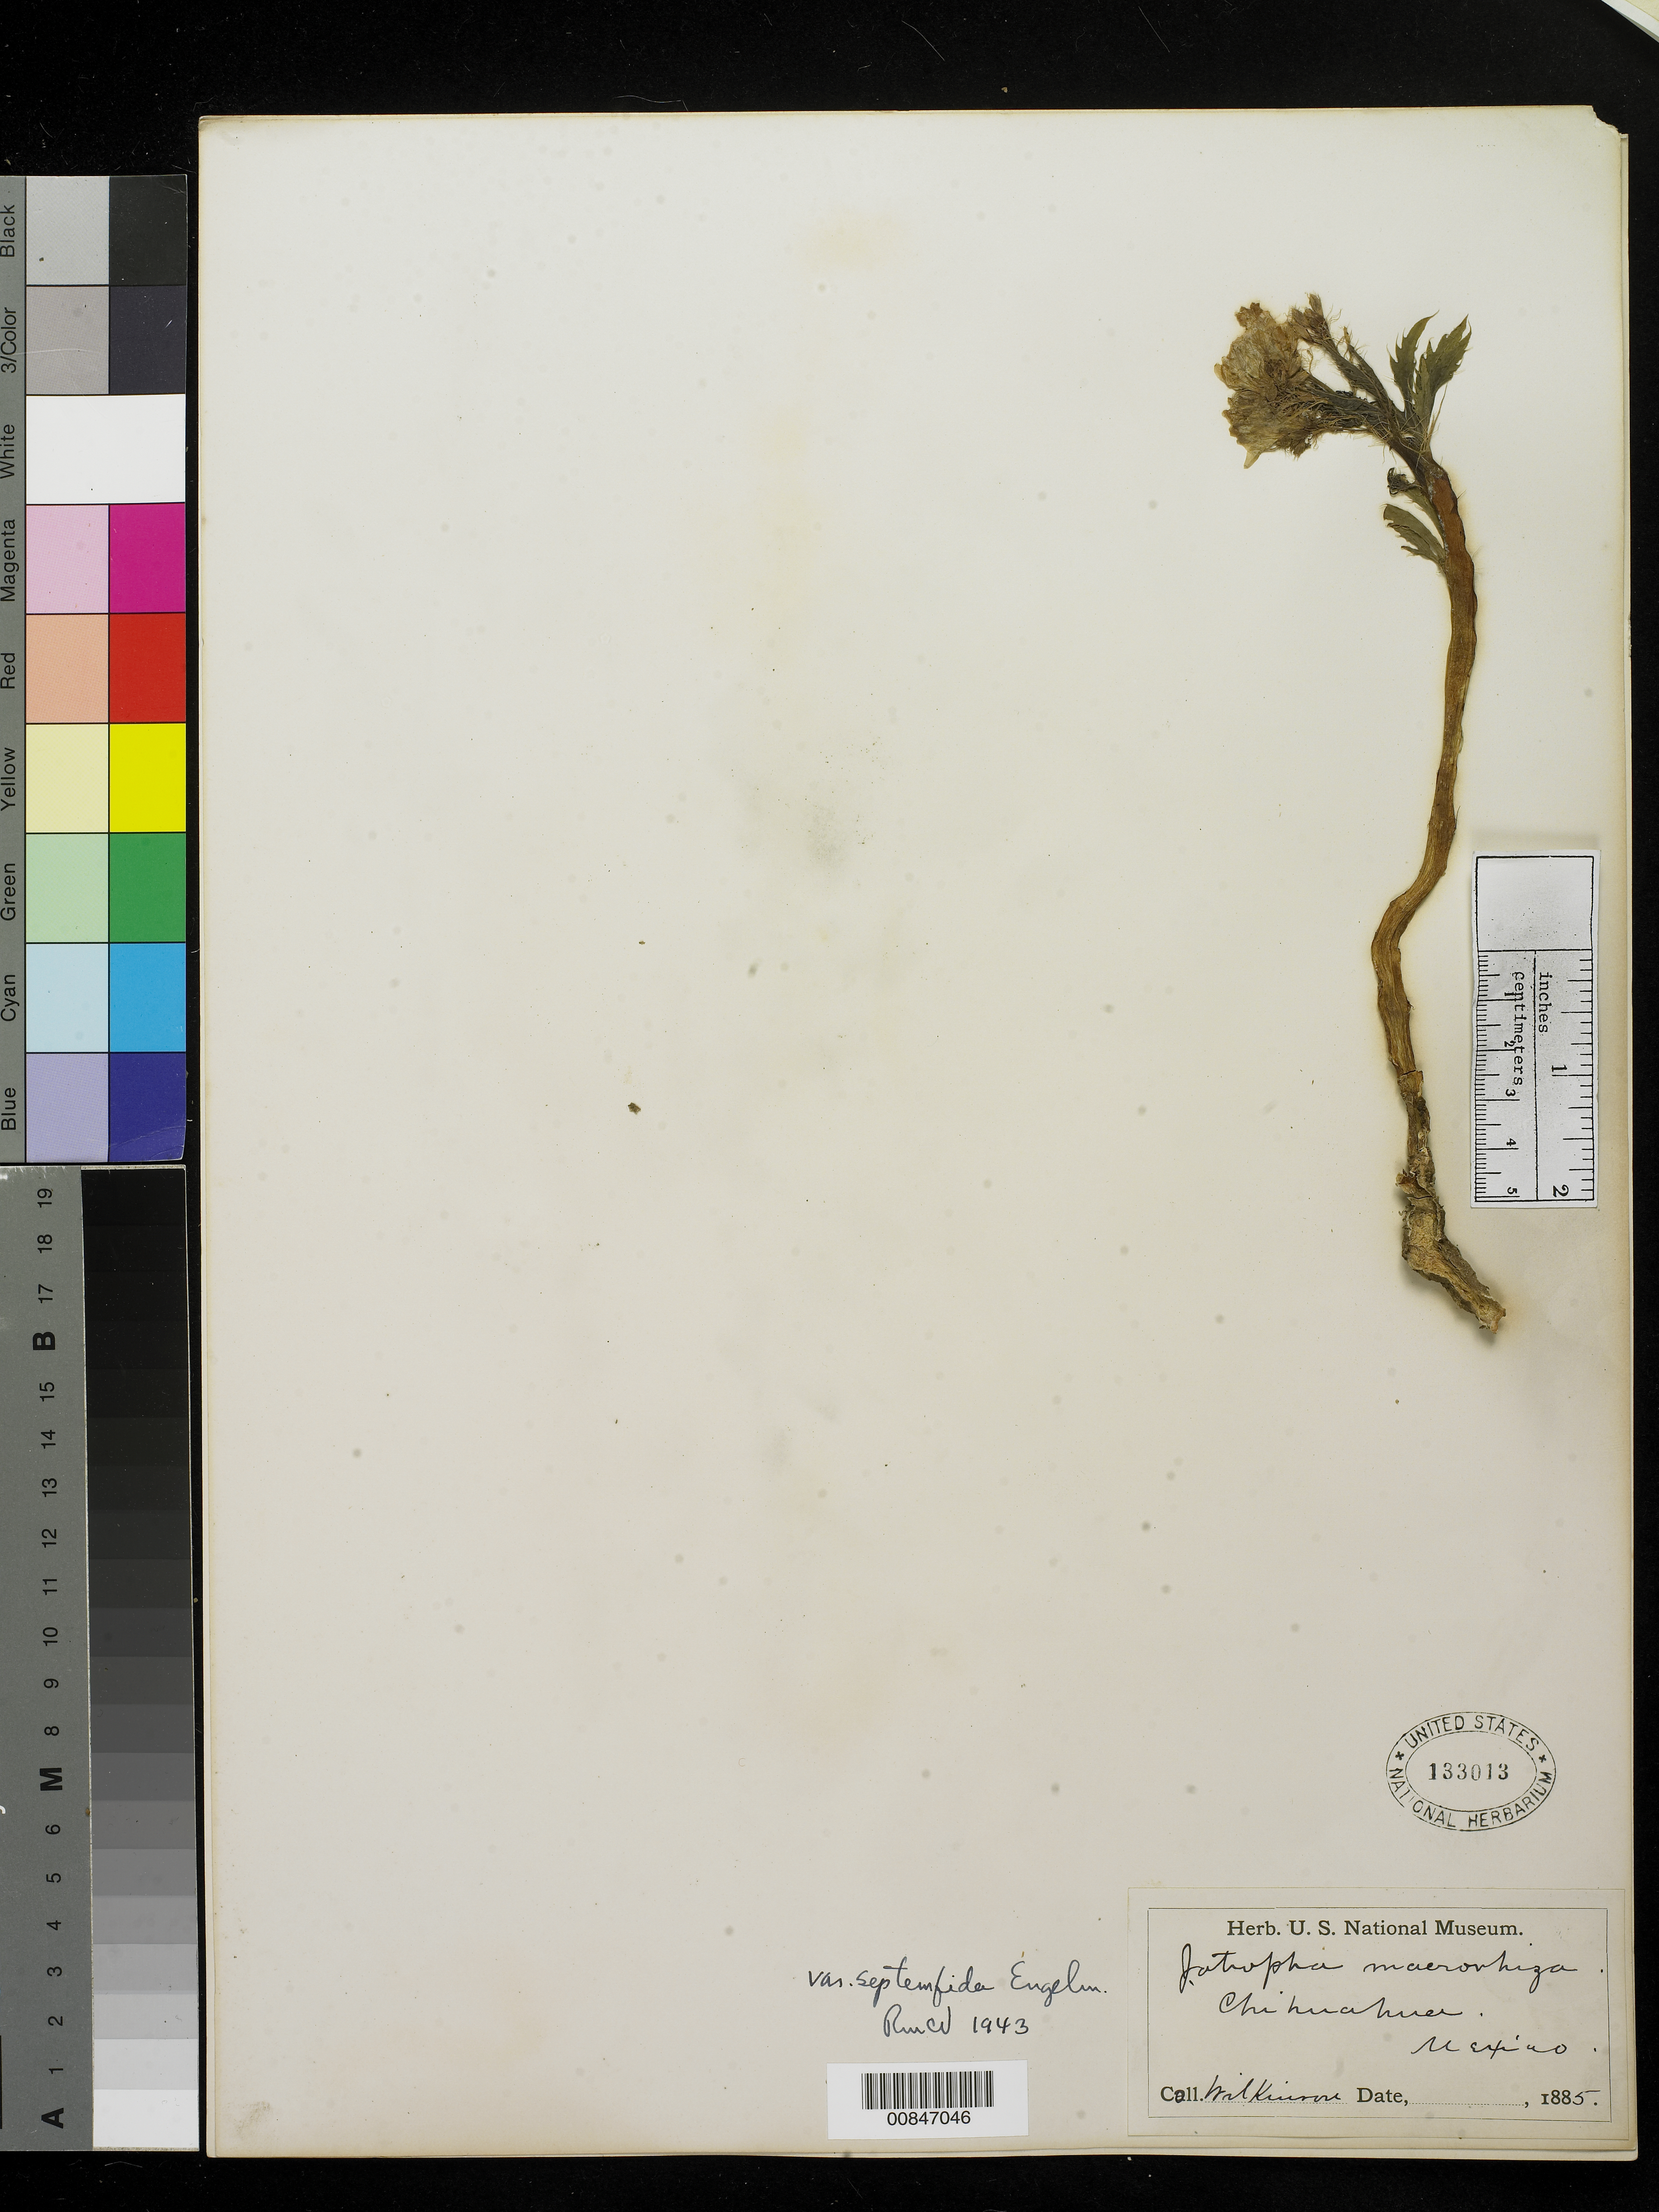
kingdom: Plantae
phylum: Tracheophyta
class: Magnoliopsida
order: Malpighiales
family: Euphorbiaceae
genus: Jatropha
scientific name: Jatropha macrorhiza var. septemfida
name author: Engelm.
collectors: E. Wilkinson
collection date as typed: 1885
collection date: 1885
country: Mexico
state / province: Chihuahua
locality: Chihuahua.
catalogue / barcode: US 133013